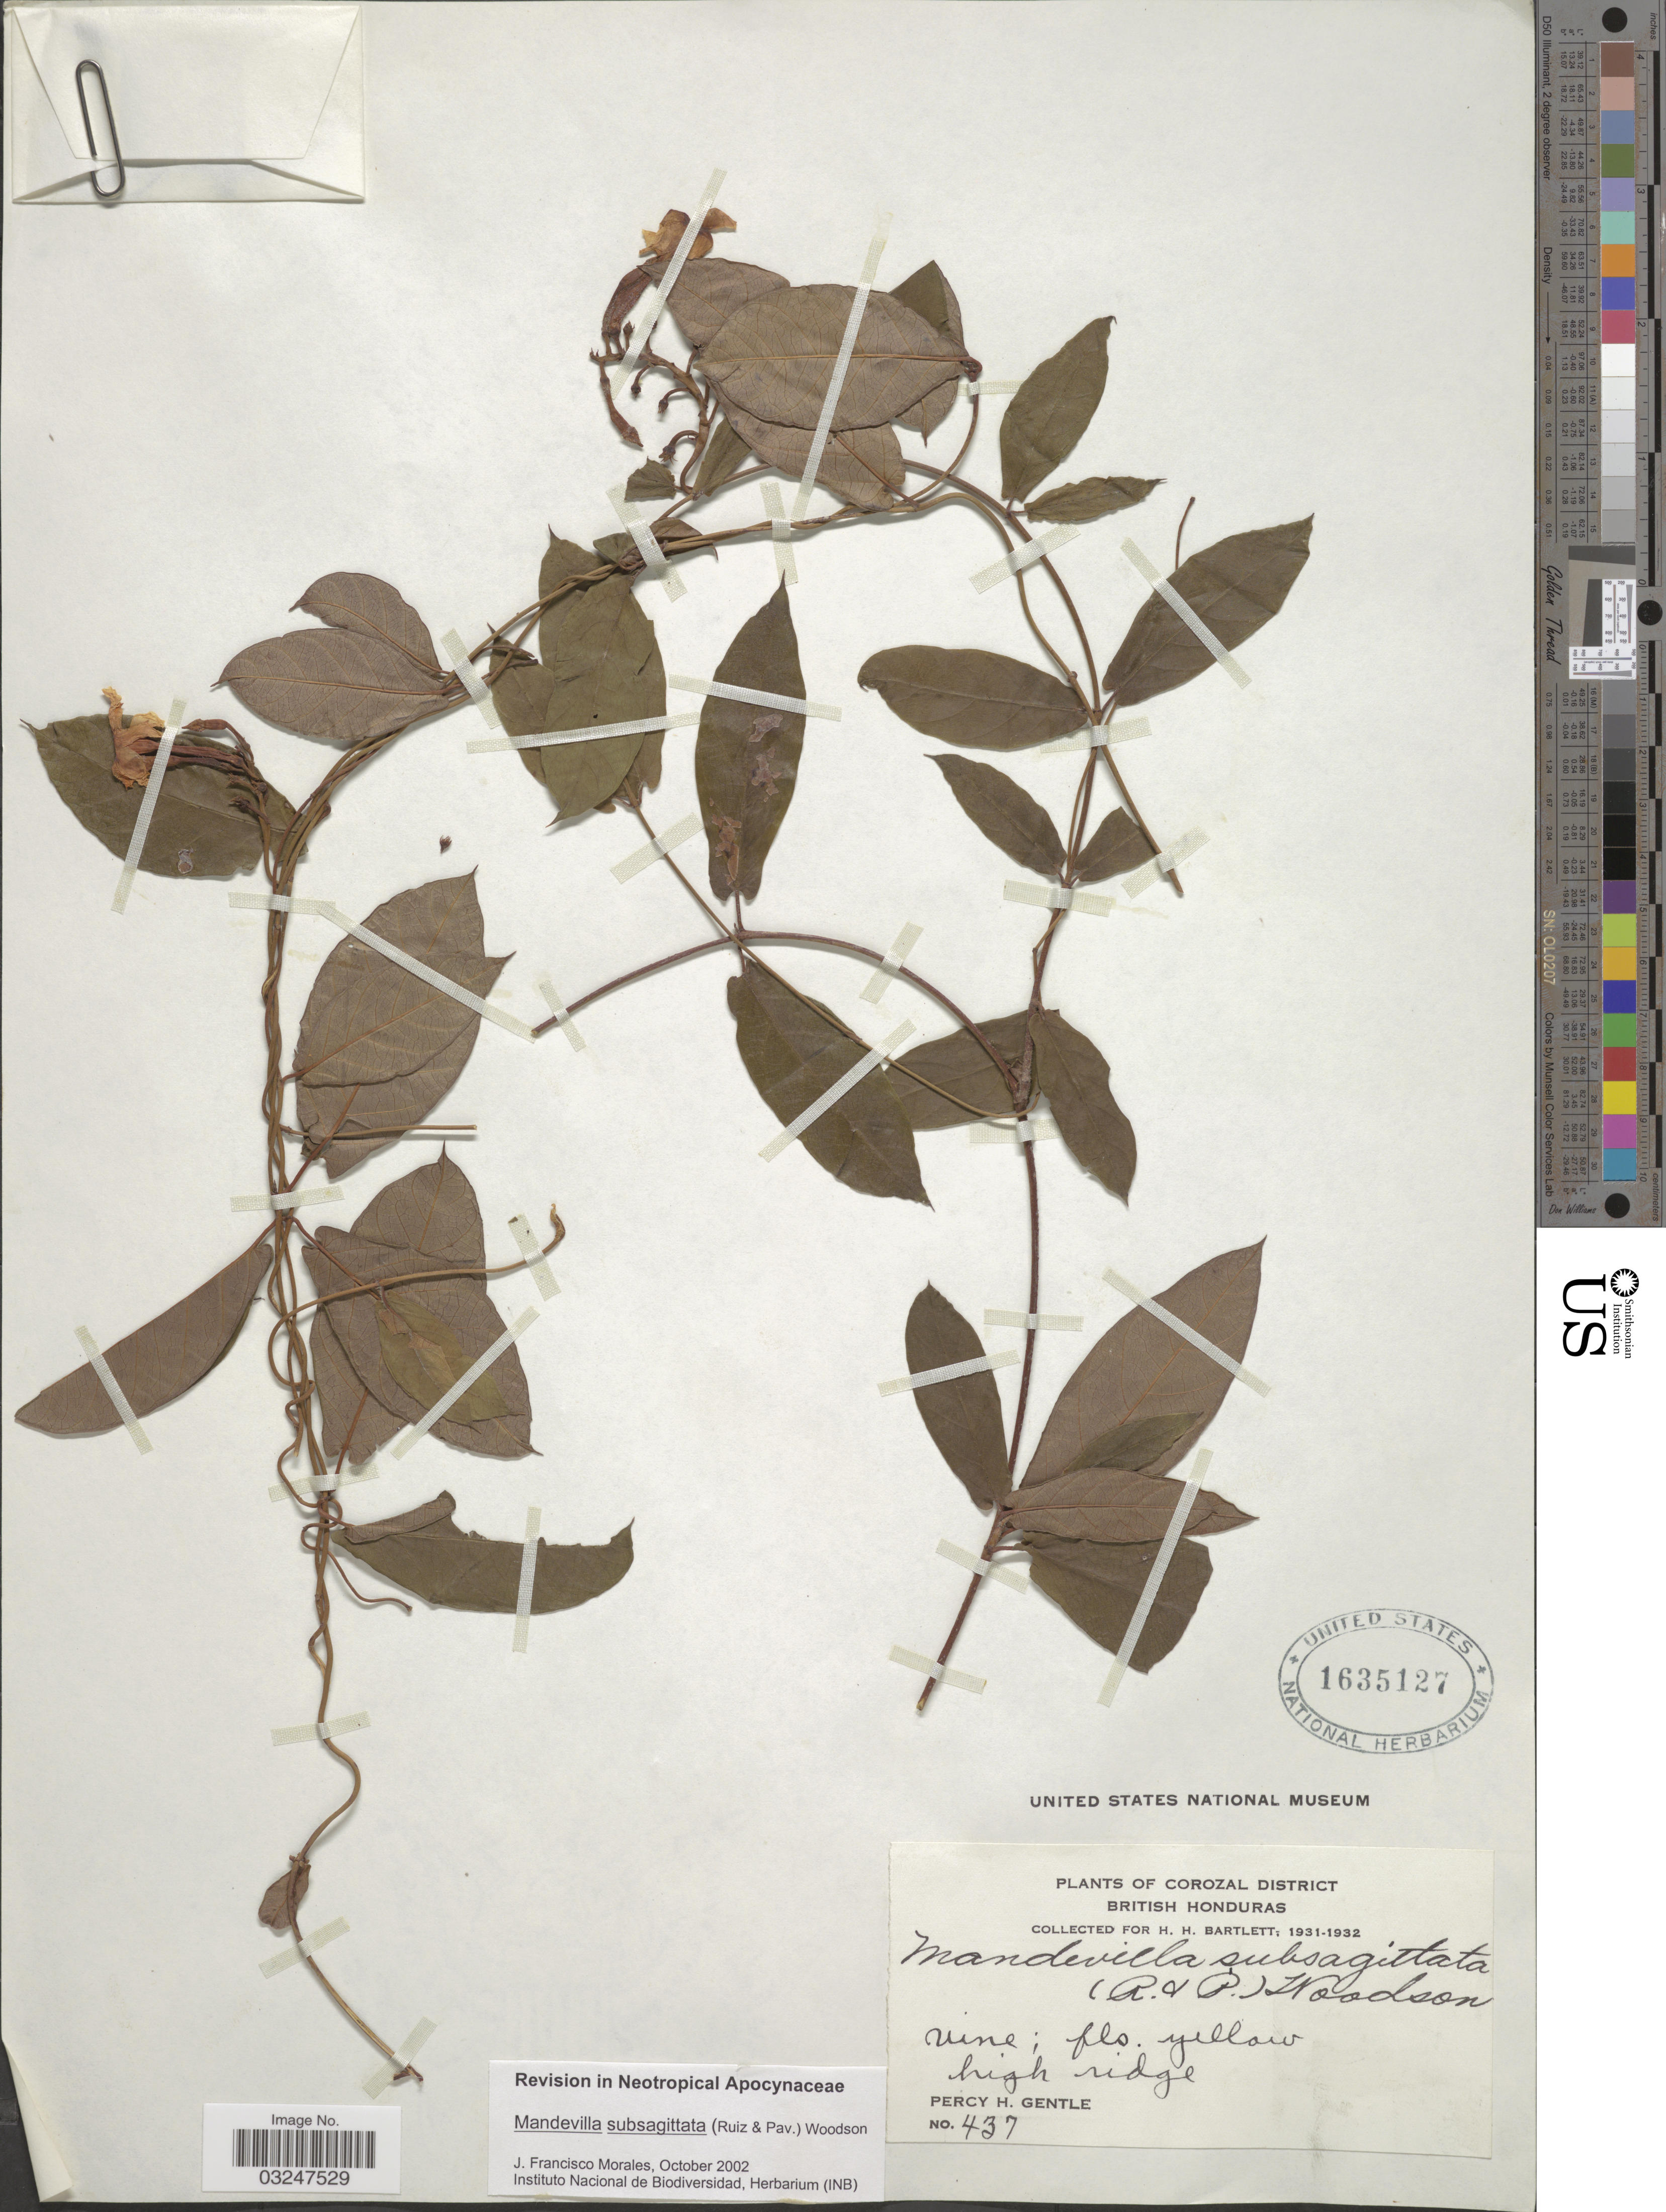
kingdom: Plantae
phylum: Tracheophyta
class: Magnoliopsida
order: Gentianales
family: Apocynaceae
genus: Mandevilla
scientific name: Mandevilla subsagittata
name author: (Ruiz & Pav.) Woodson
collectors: P. H. Gentle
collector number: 437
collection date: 1931/1932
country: Belize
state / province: Corozal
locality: Corozal District, British Honduras.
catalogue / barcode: US 1635127